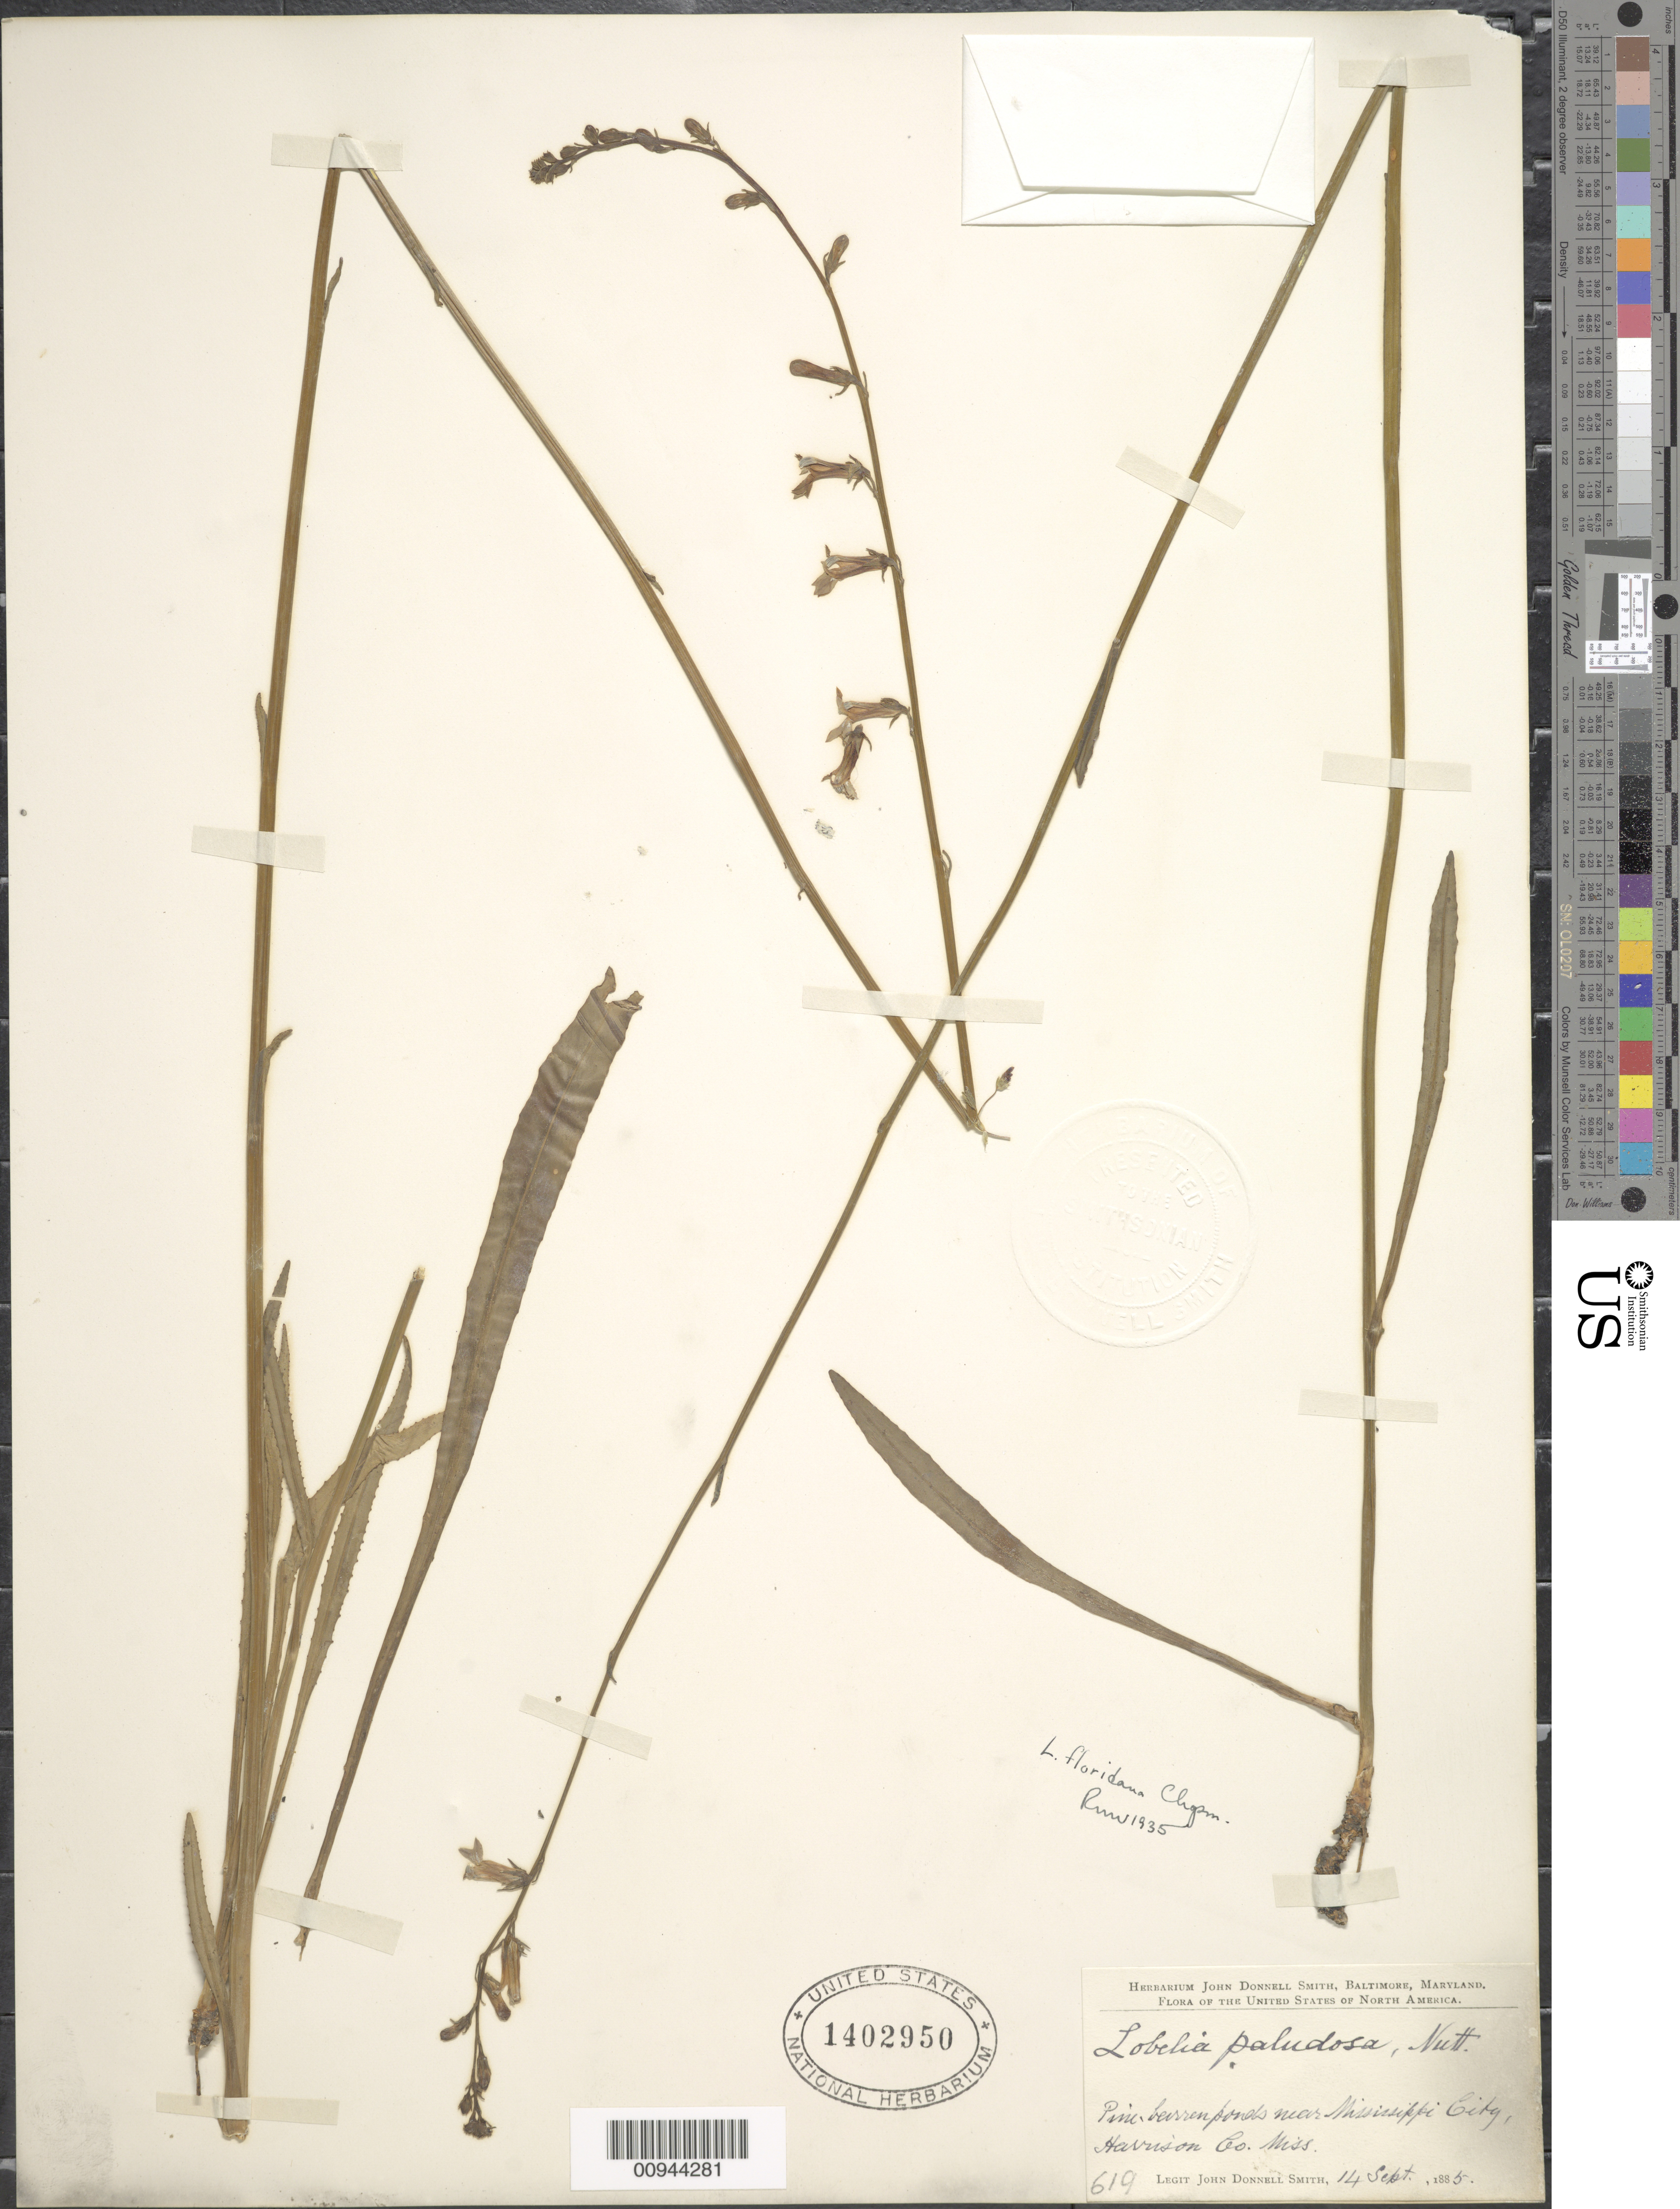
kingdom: Plantae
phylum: Tracheophyta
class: Magnoliopsida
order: Asterales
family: Campanulaceae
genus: Lobelia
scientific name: Lobelia floridana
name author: Chapm.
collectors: J. Donnell Smith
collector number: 619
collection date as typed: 14 Sep 1885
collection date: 1885-09-14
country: United States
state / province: Mississippi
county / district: Harrison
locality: Mississippi City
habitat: pine barrens ponds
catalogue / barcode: US 1402950